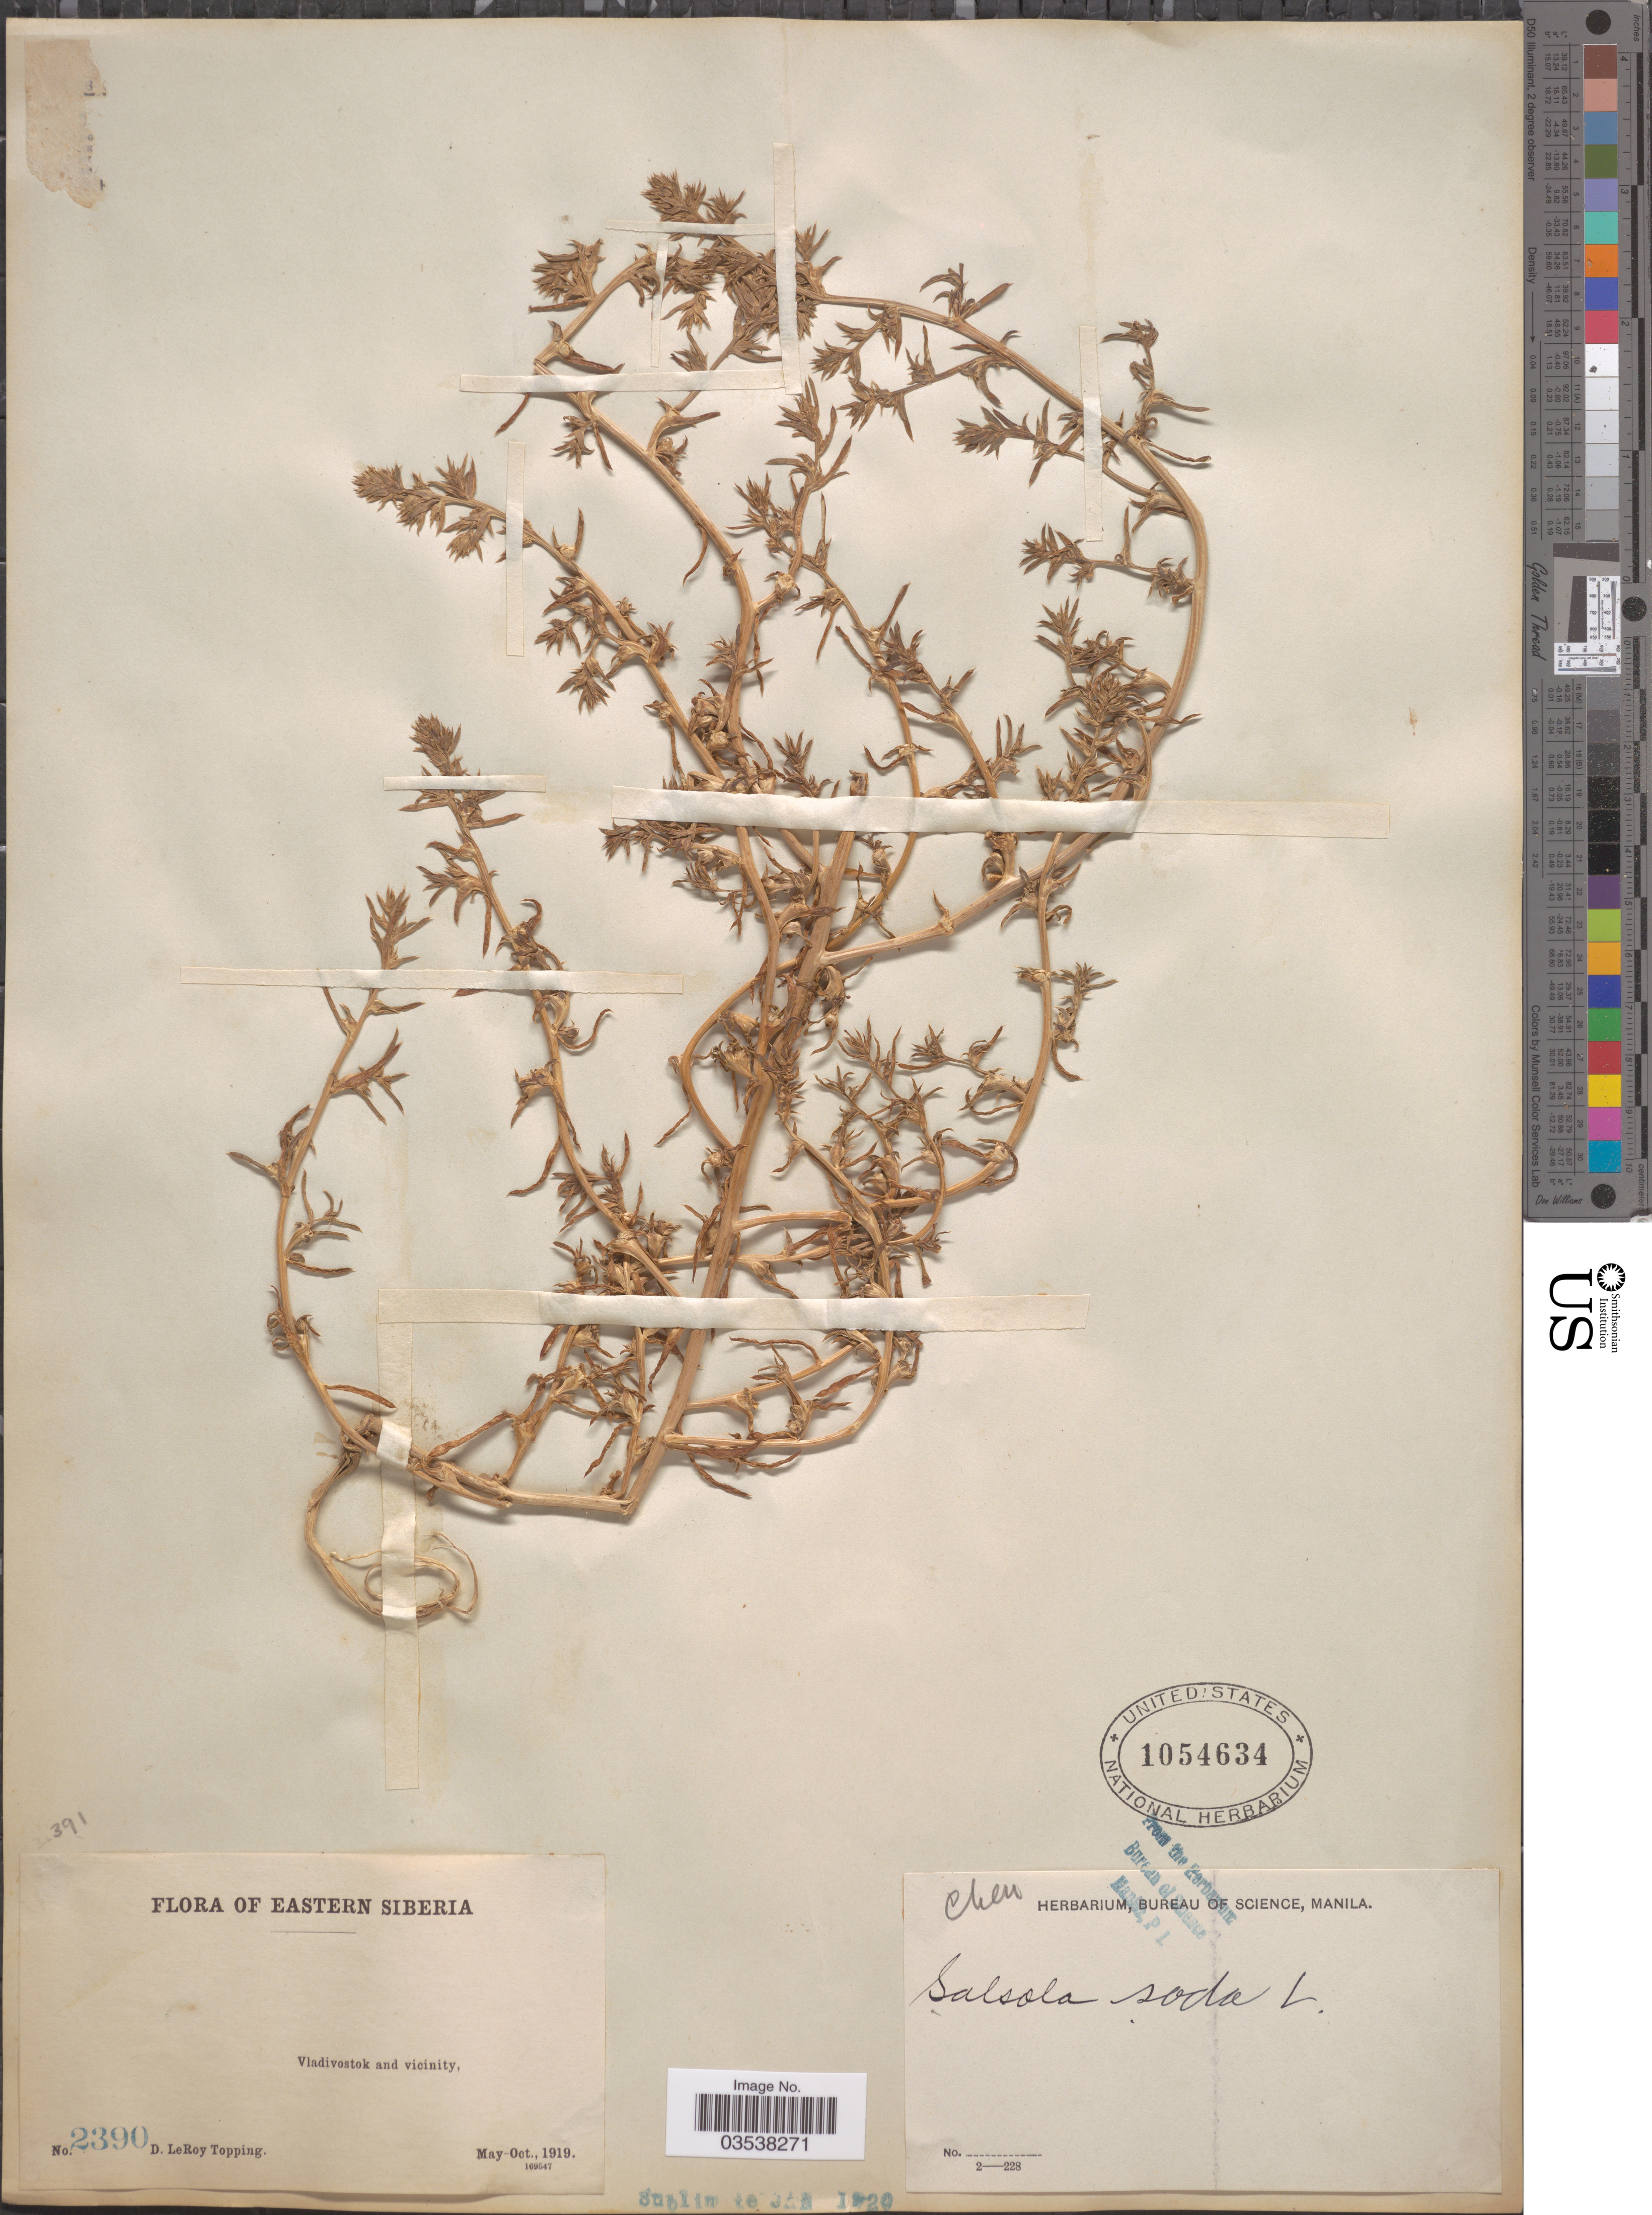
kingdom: Plantae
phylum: Tracheophyta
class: Magnoliopsida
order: Caryophyllales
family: Amaranthaceae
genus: Soda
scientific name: Soda inermis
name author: Fourr.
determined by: Strong, Mark T., (BOT), Smithsonian Institution - National Museum of Natural History (UNITED STATES)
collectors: D. L. Topping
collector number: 2390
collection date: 1919-05/1919-10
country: Russian Federation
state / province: Primorsky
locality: Eastern Siberia. Vladivostok and vicinity.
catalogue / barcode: US 1054634